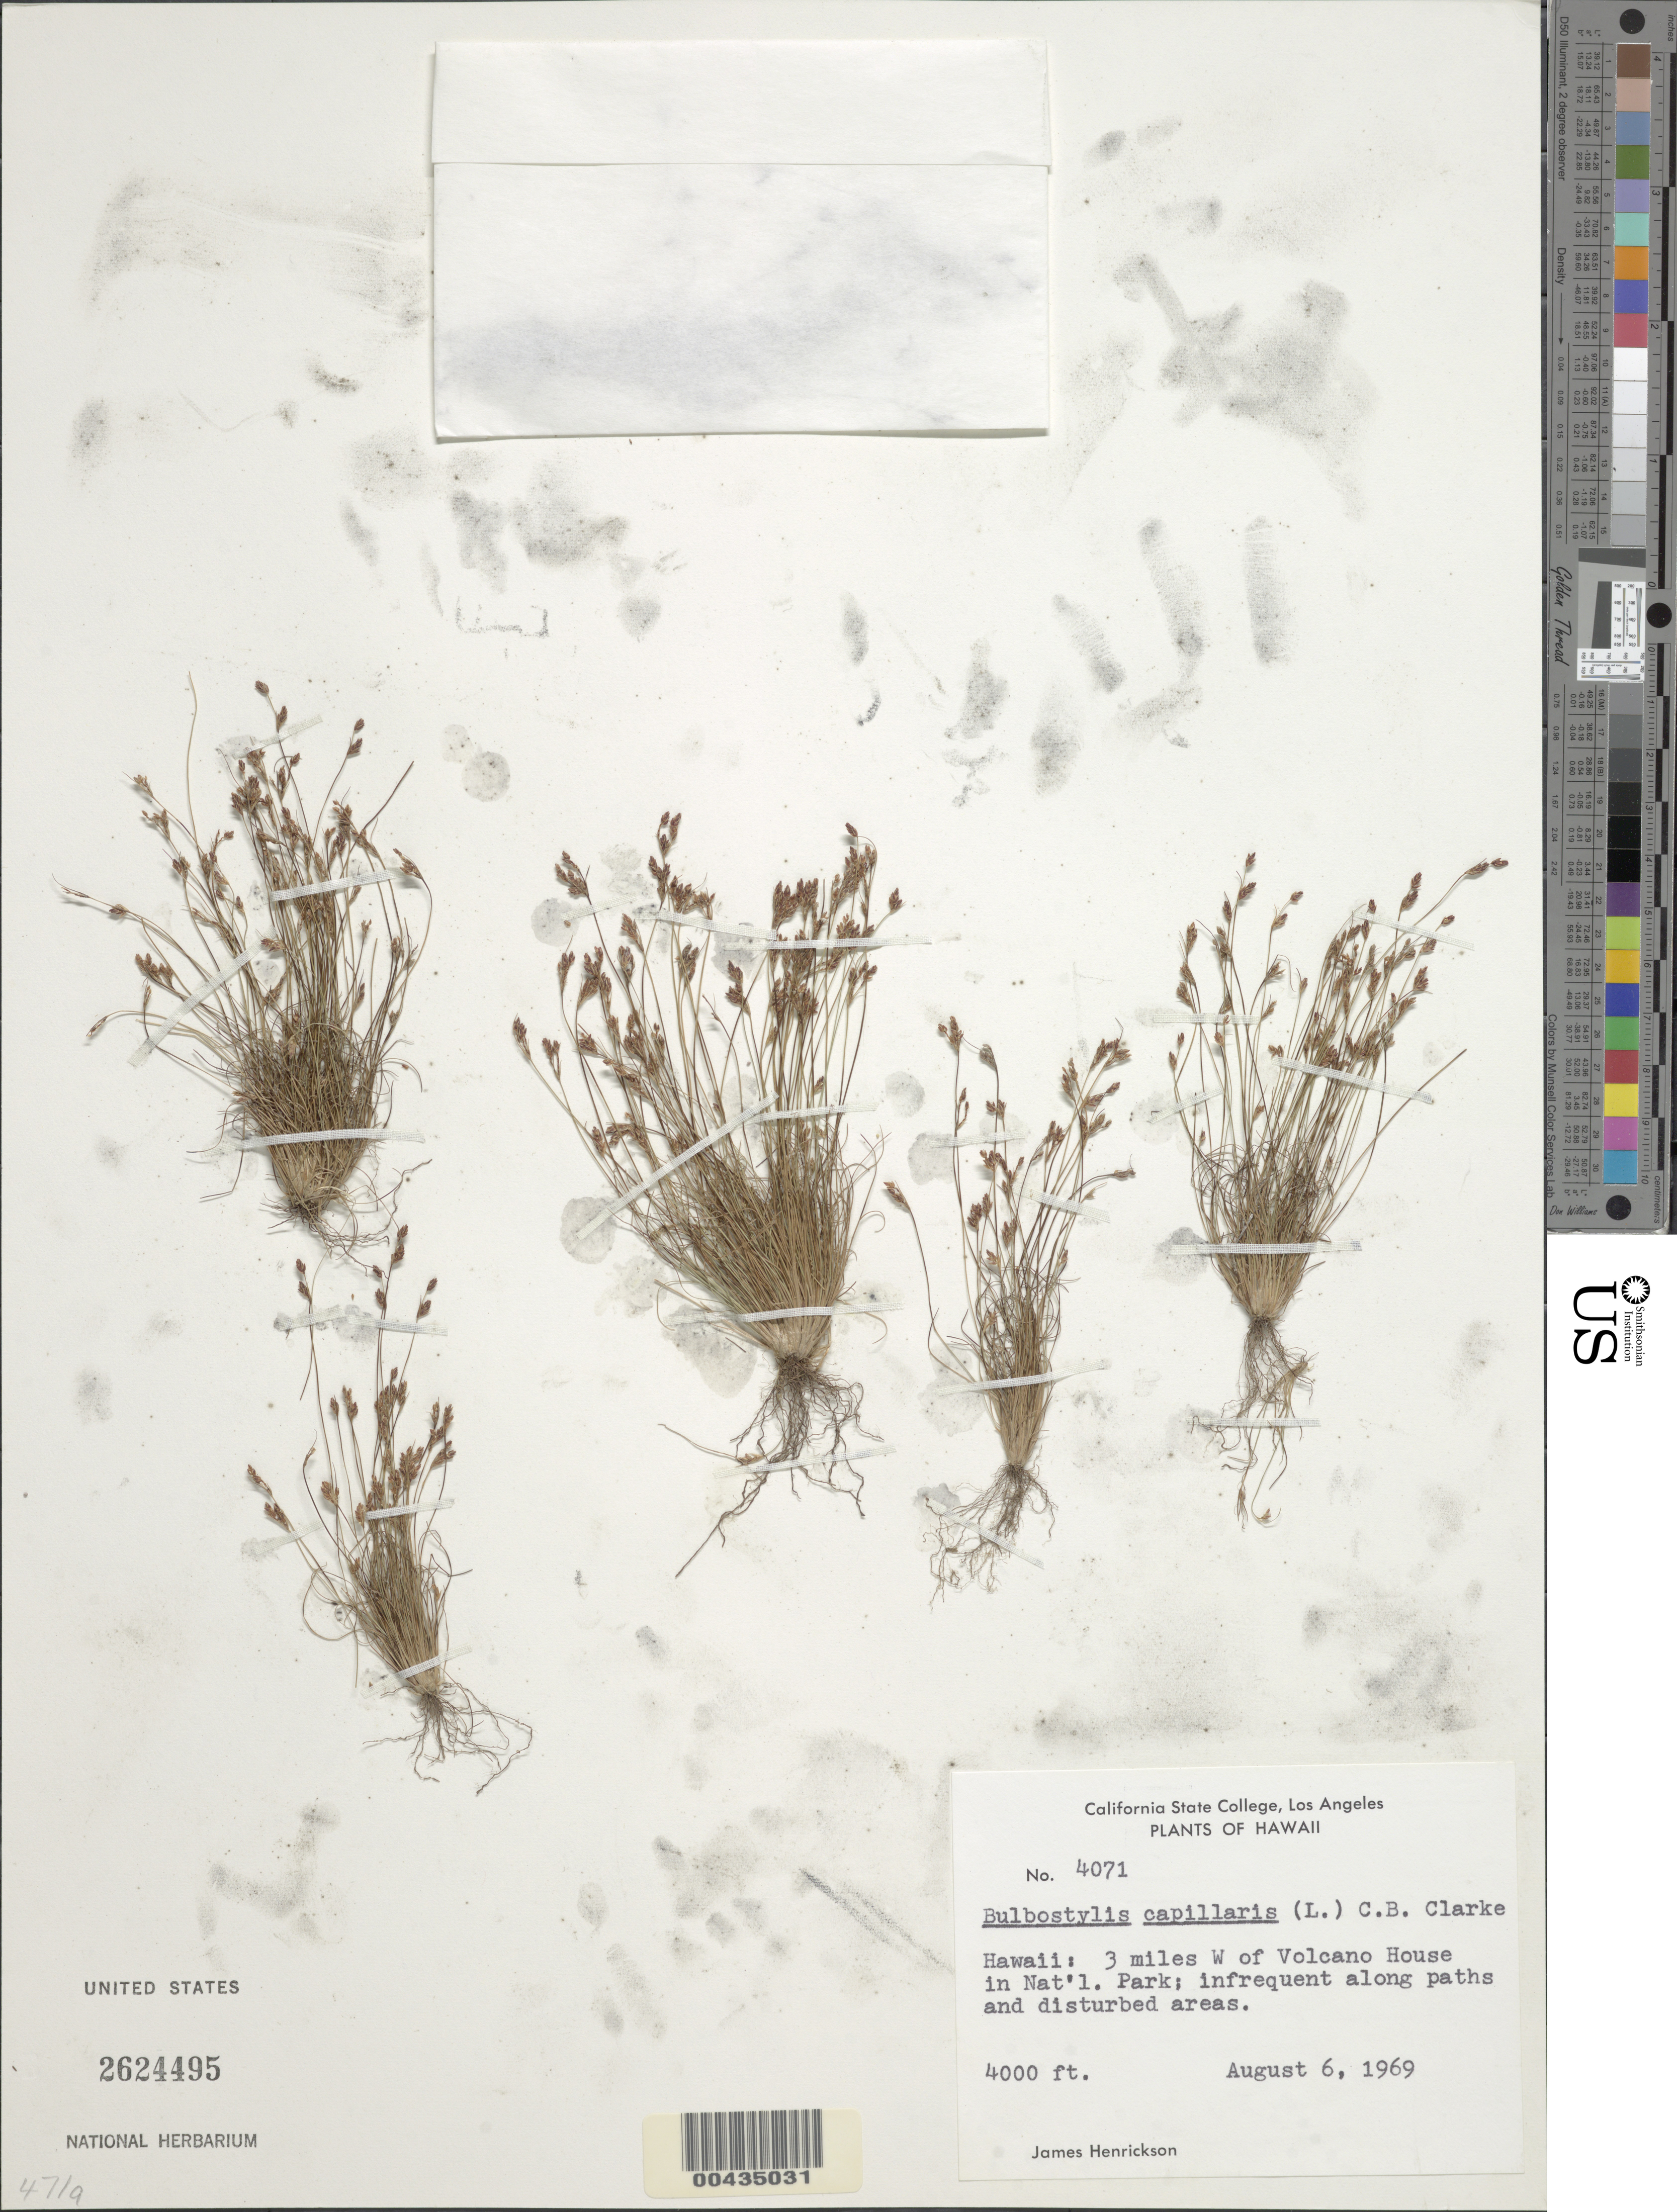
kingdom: Plantae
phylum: Tracheophyta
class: Liliopsida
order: Poales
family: Cyperaceae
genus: Bulbostylis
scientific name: Bulbostylis capillaris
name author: (L.) Kunth ex C.B. Clarke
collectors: J. S. Henrickson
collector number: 4071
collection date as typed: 6 Aug 1969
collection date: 1969-08-06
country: United States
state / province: Hawaii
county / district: Hawaii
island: Hawaii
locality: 3 mi W of Volcano House in Nat'l. Park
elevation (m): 1219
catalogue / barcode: US 2624495